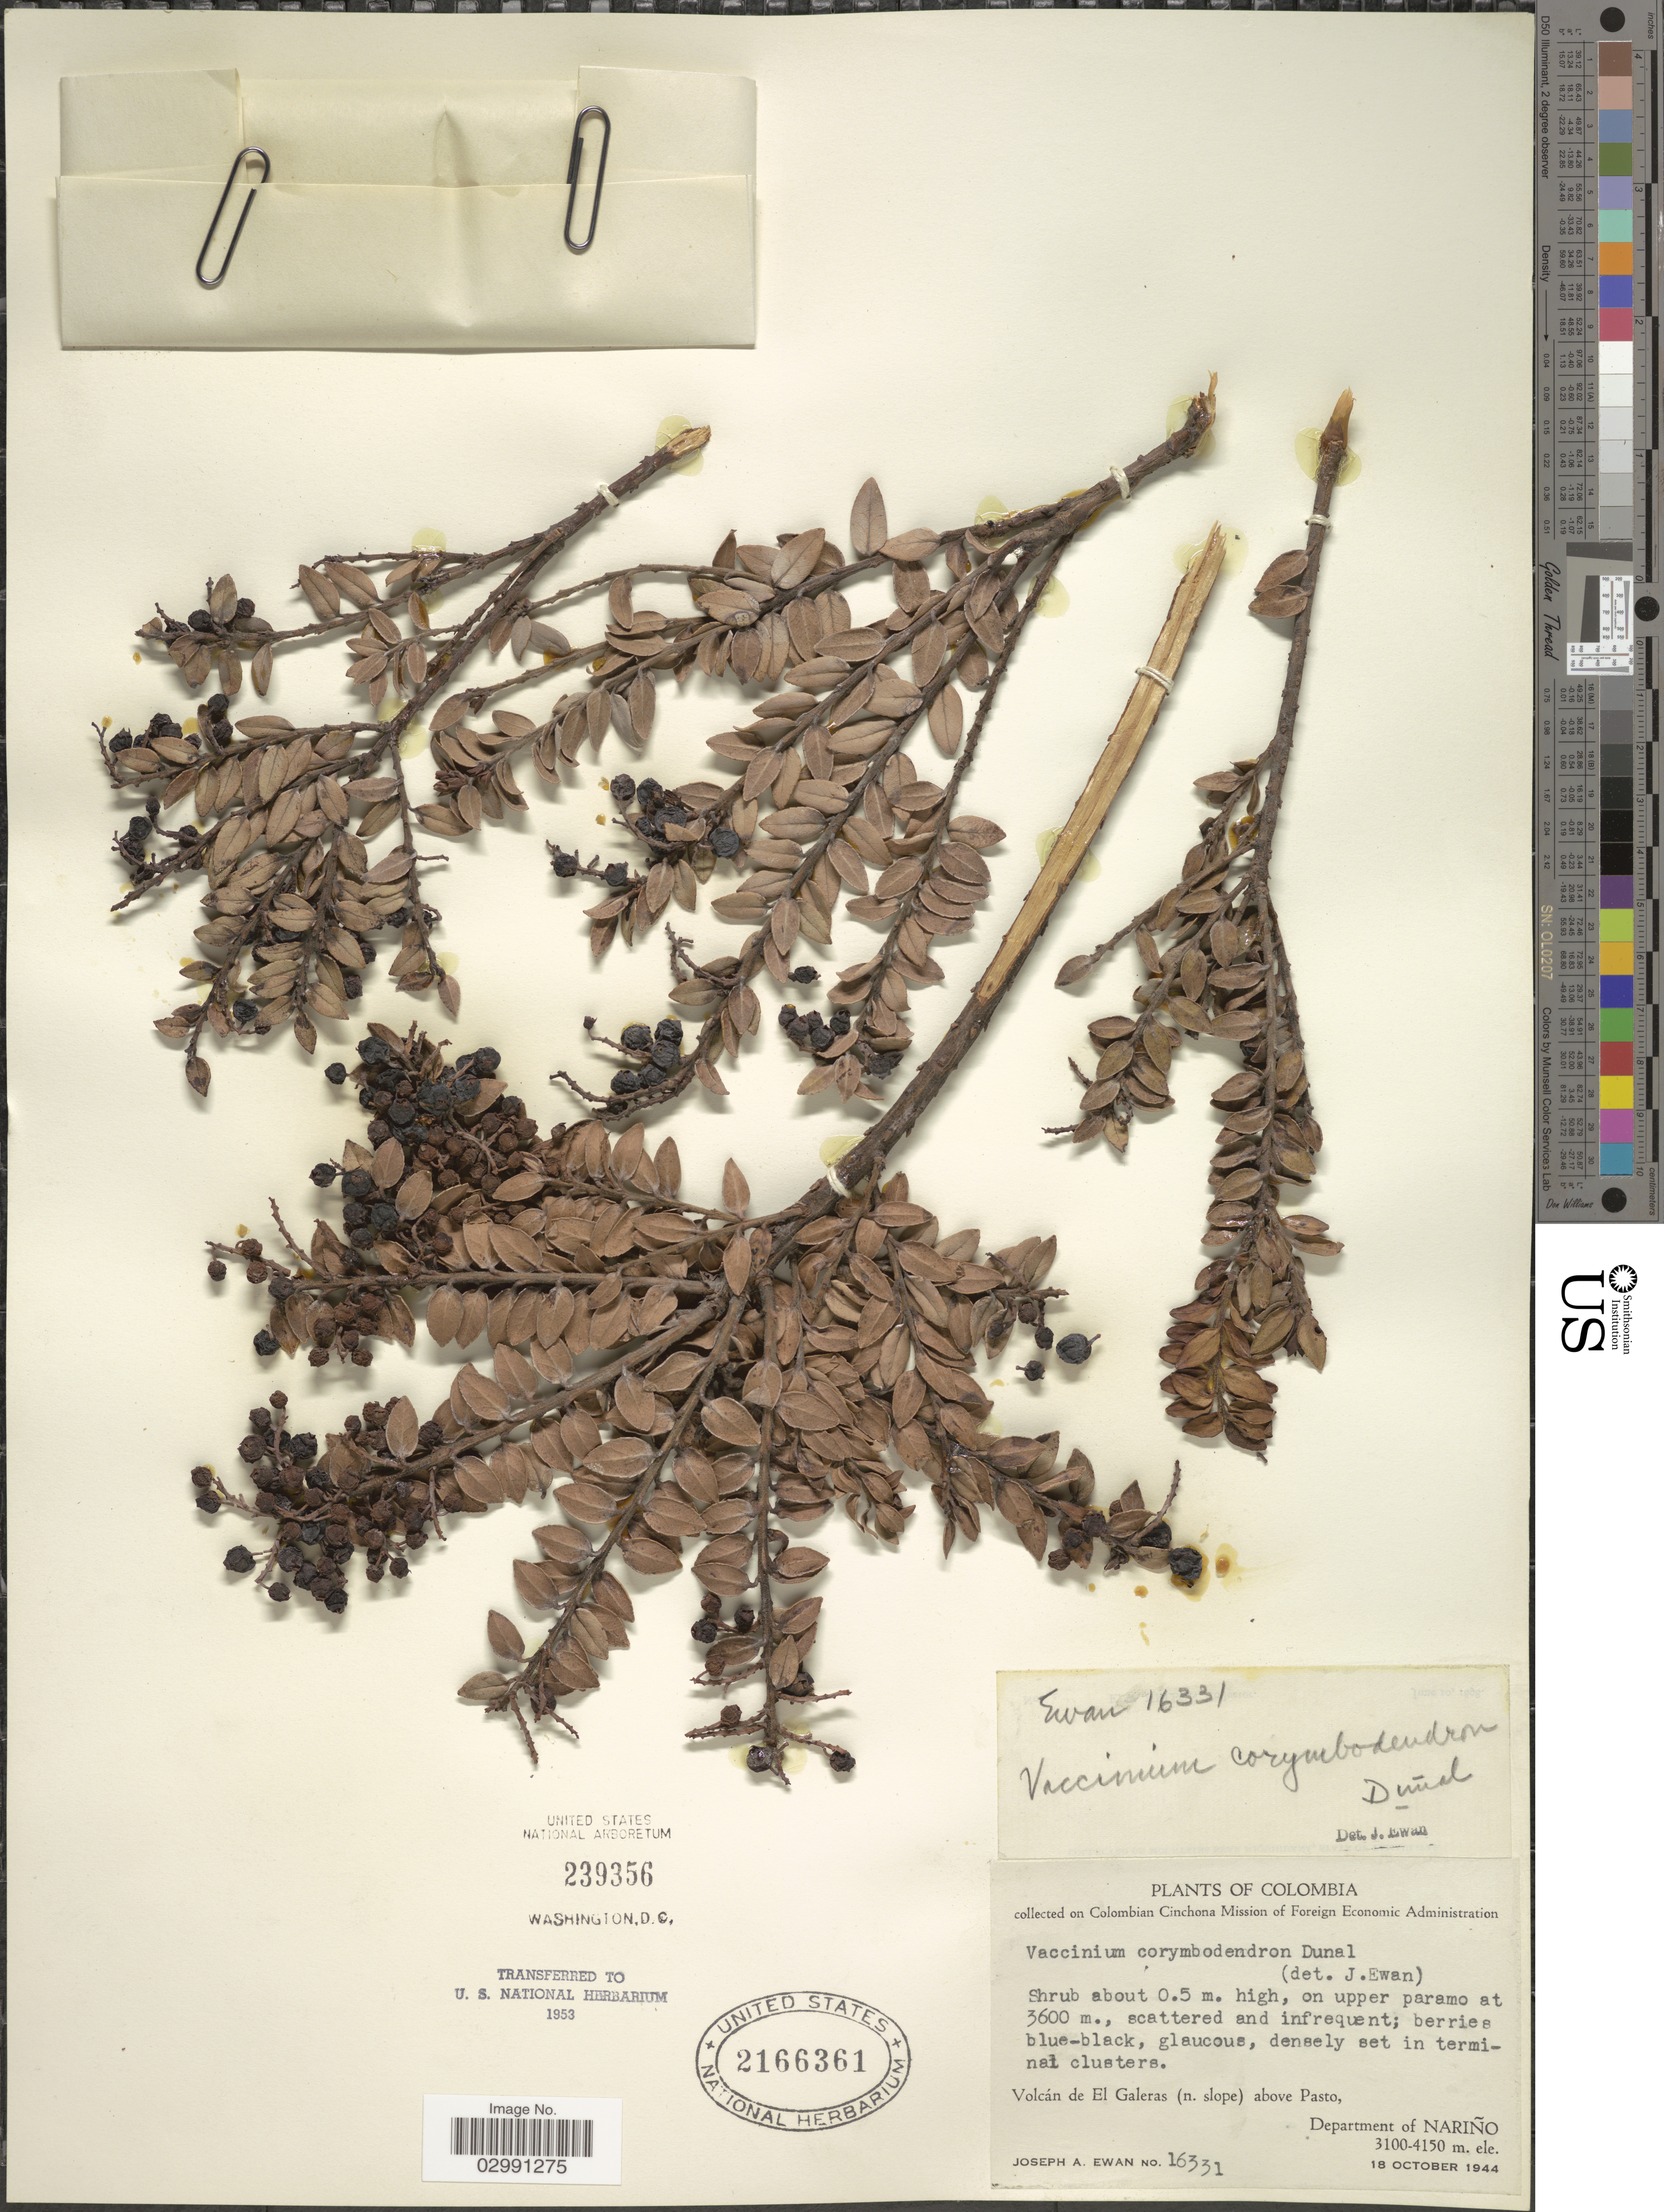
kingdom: Plantae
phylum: Tracheophyta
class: Magnoliopsida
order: Ericales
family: Ericaceae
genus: Vaccinium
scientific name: Vaccinium corymbodendron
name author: Dunal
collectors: J. A. Ewan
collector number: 16331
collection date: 1944-10-18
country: Colombia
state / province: Nariño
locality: Volcán de El Galeras (n. slope) above Pasto, Department of Nariño.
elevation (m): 3100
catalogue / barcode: US 2166361